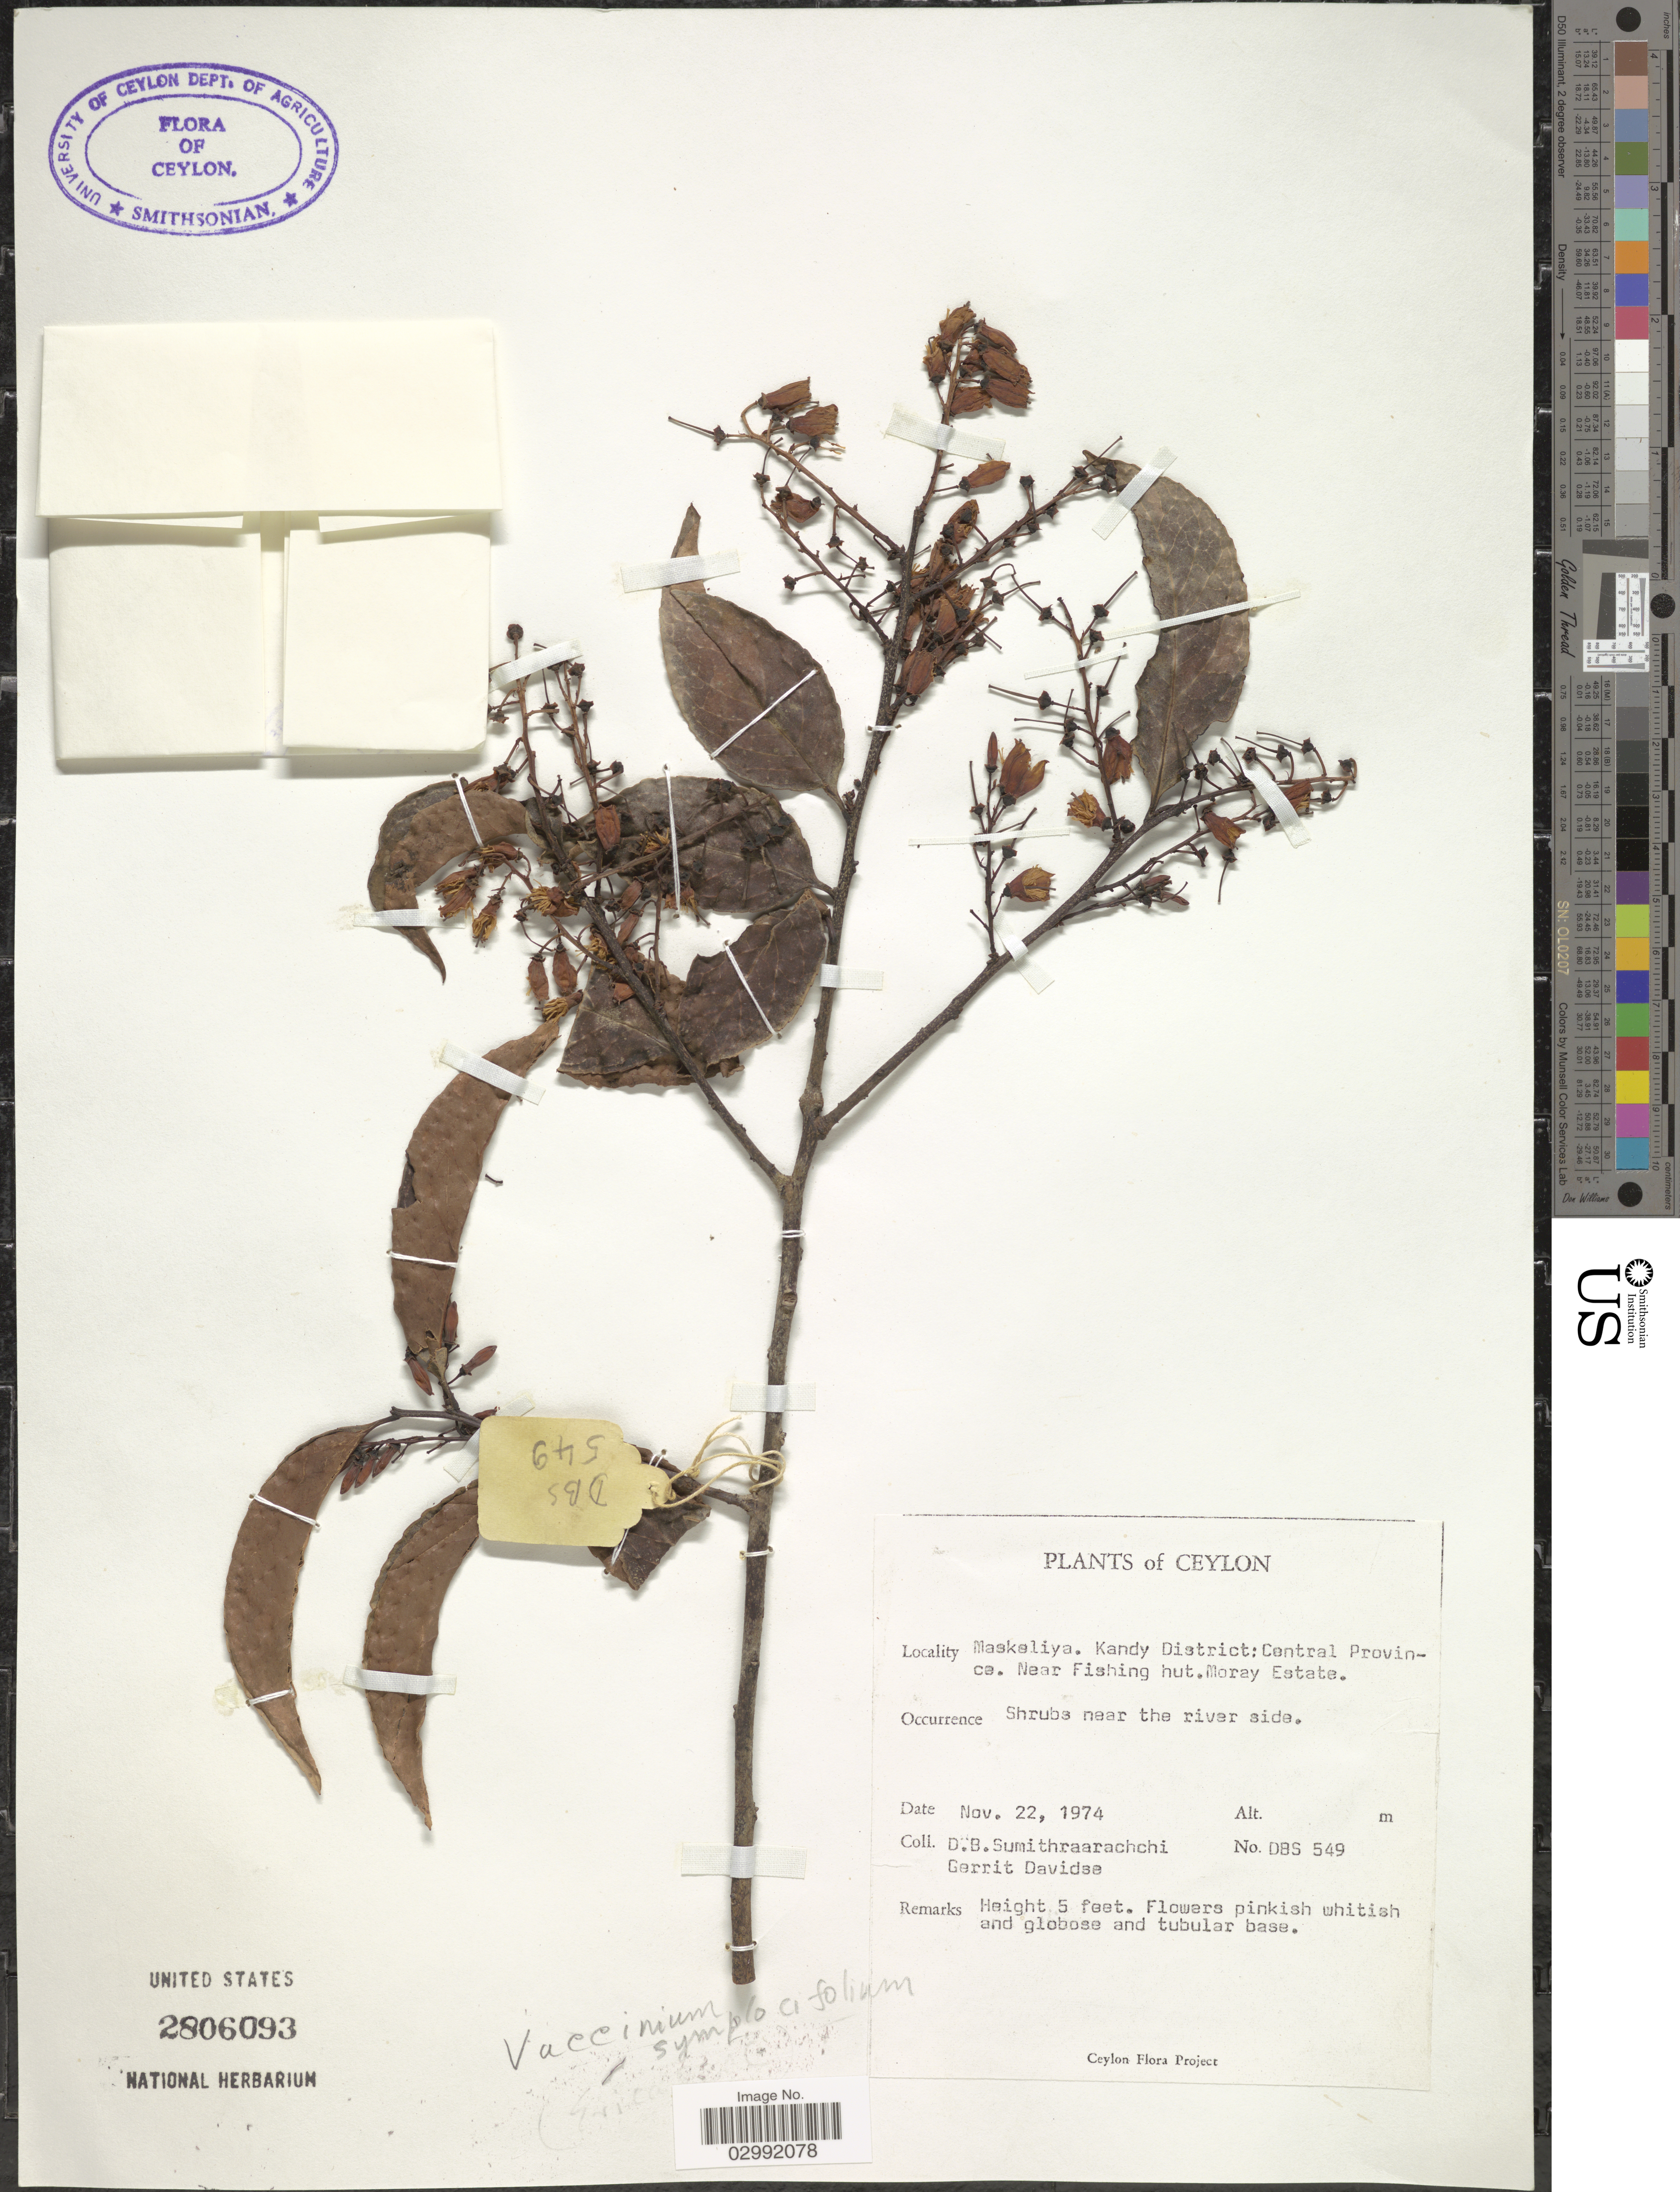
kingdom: Plantae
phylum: Tracheophyta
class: Magnoliopsida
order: Ericales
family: Ericaceae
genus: Vaccinium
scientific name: Vaccinium leschenaultii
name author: Wight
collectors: D. B. Sumithraarachchi & G. Davidse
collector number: DBS549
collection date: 1974-11-22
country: Sri Lanka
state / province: Central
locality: Ceylon, Maskeliya. Kandy District: Central Province. Near Fishing hut. Moray Estate.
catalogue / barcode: US 2806093